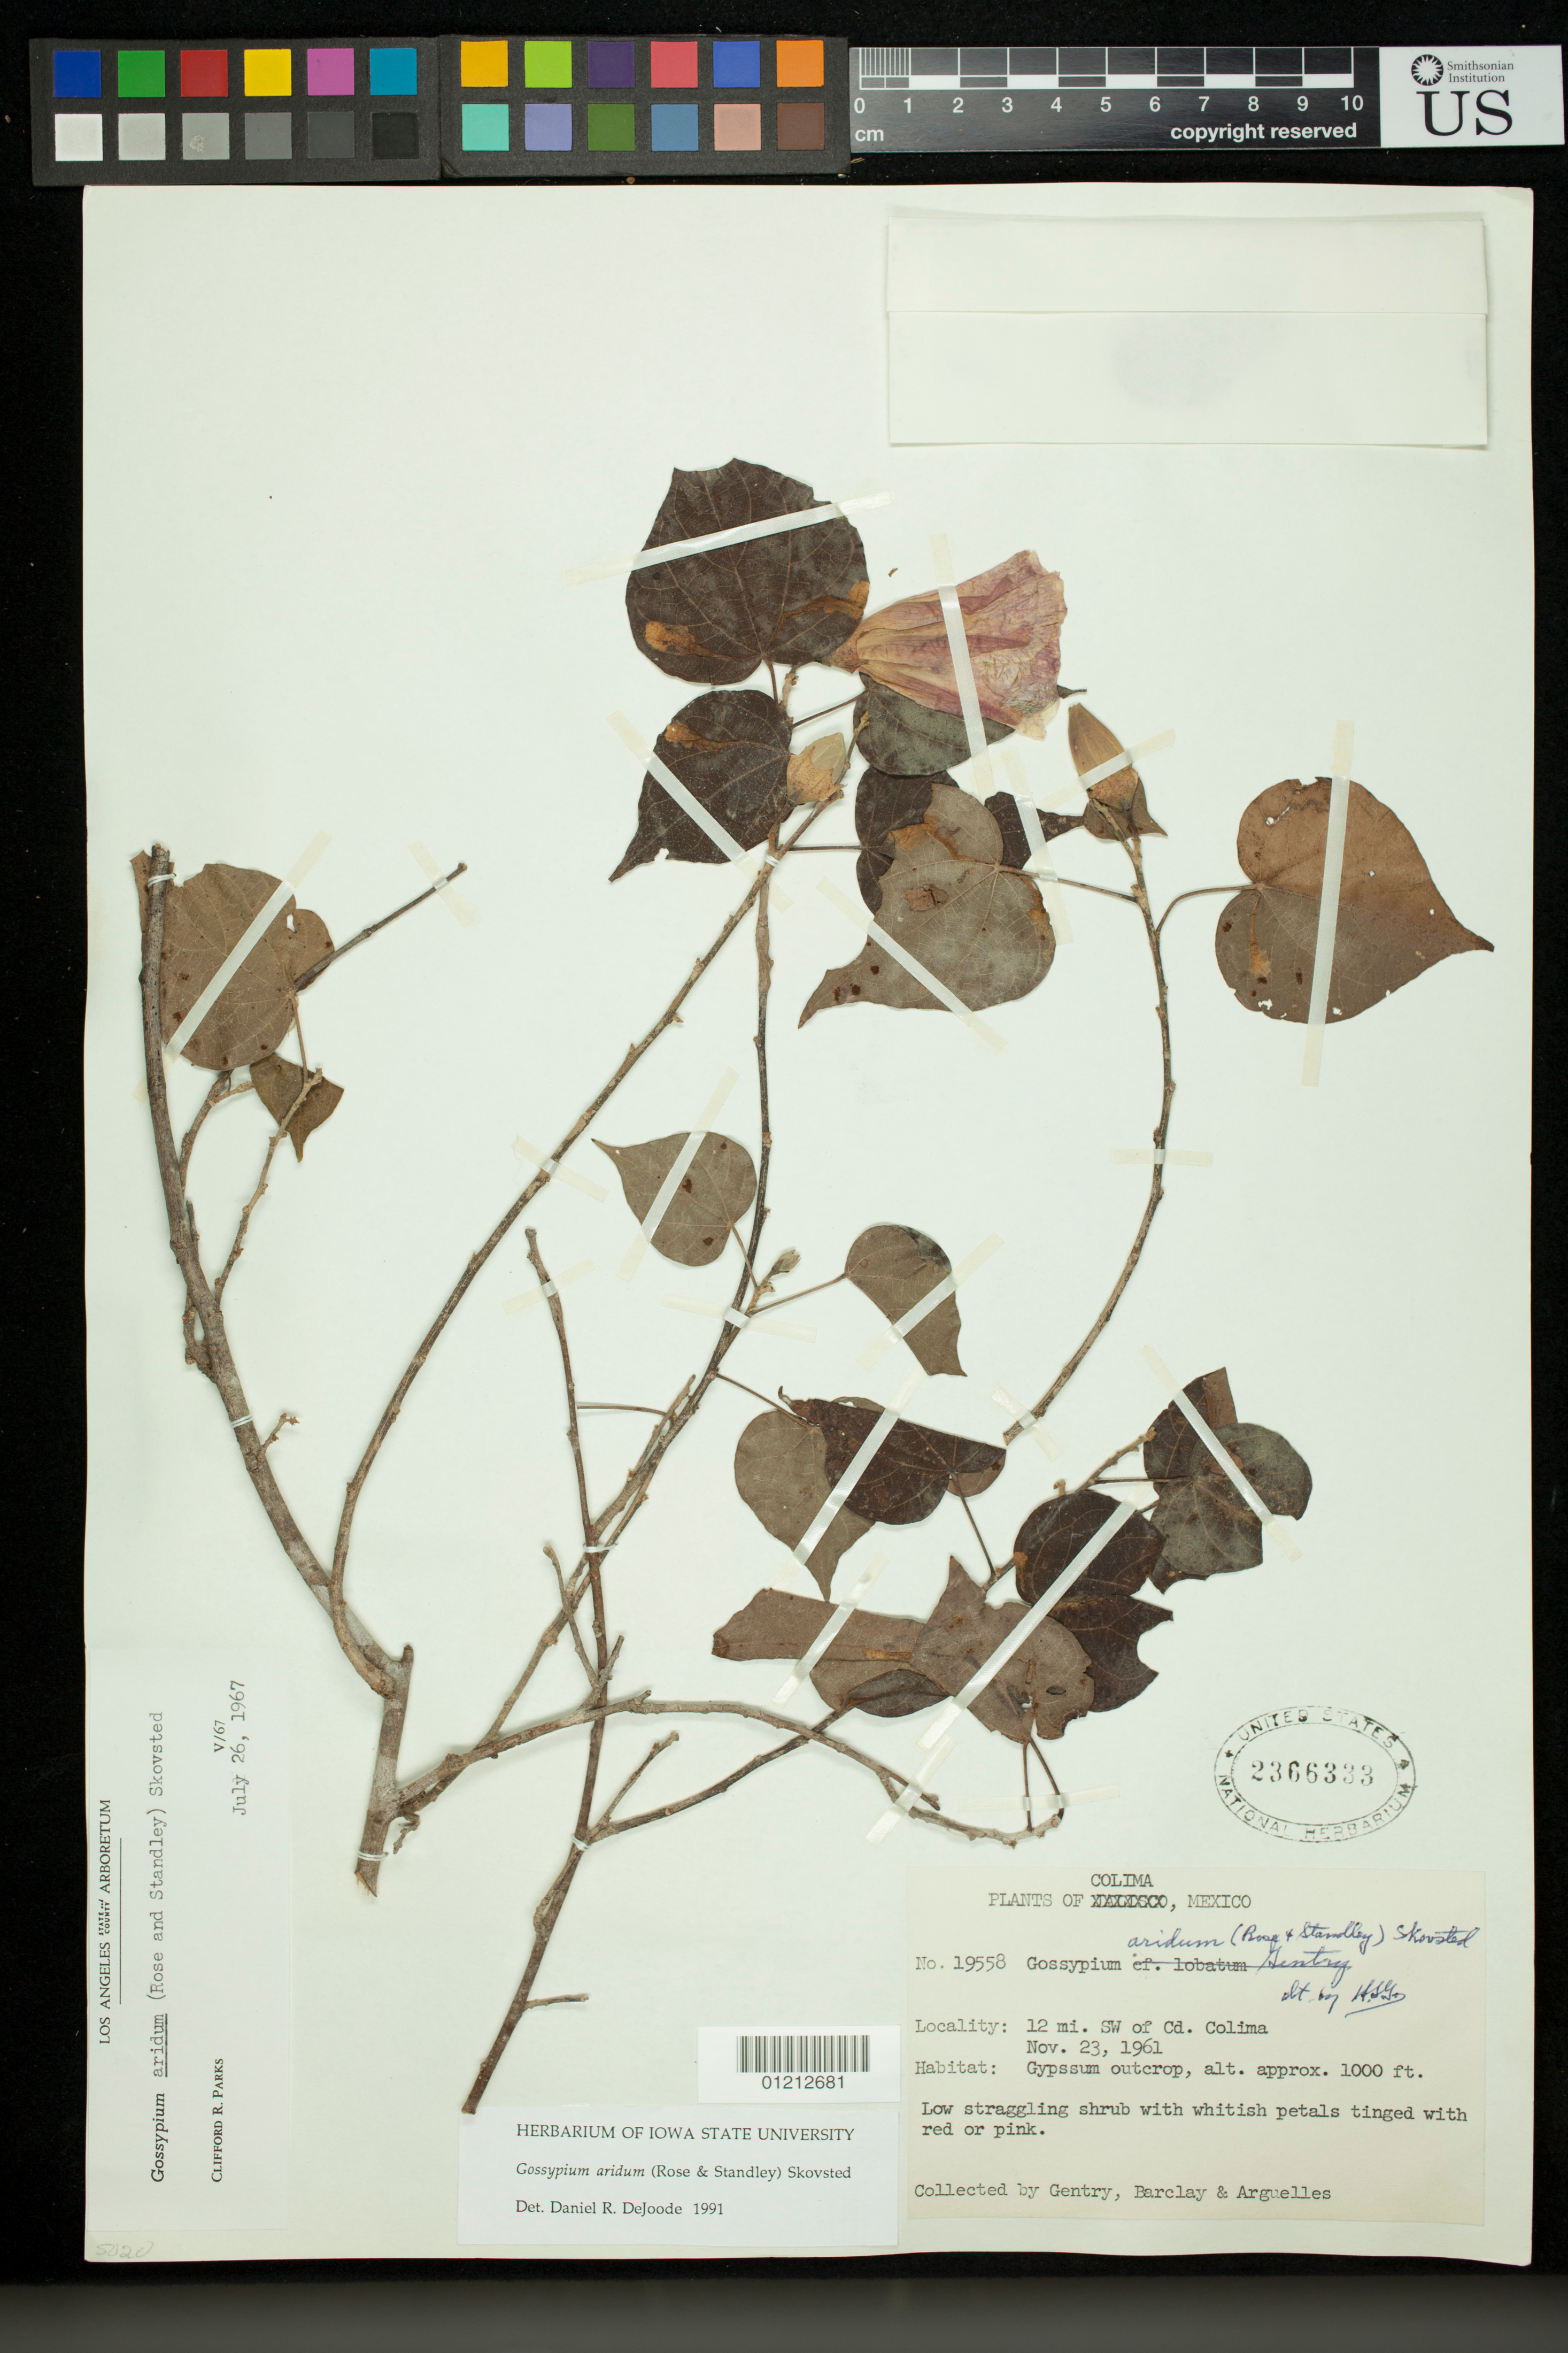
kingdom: Plantae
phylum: Tracheophyta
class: Magnoliopsida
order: Malvales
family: Malvaceae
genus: Gossypium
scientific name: Gossypium aridum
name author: (Rose & Standl.) Skovsted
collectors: H. S. Gentry, -- Barclay & Arguelles, --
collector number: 19558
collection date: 1961-11-23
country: Mexico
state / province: Colima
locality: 12 mi. SW of Cd. Colima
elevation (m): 305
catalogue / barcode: US 2366333